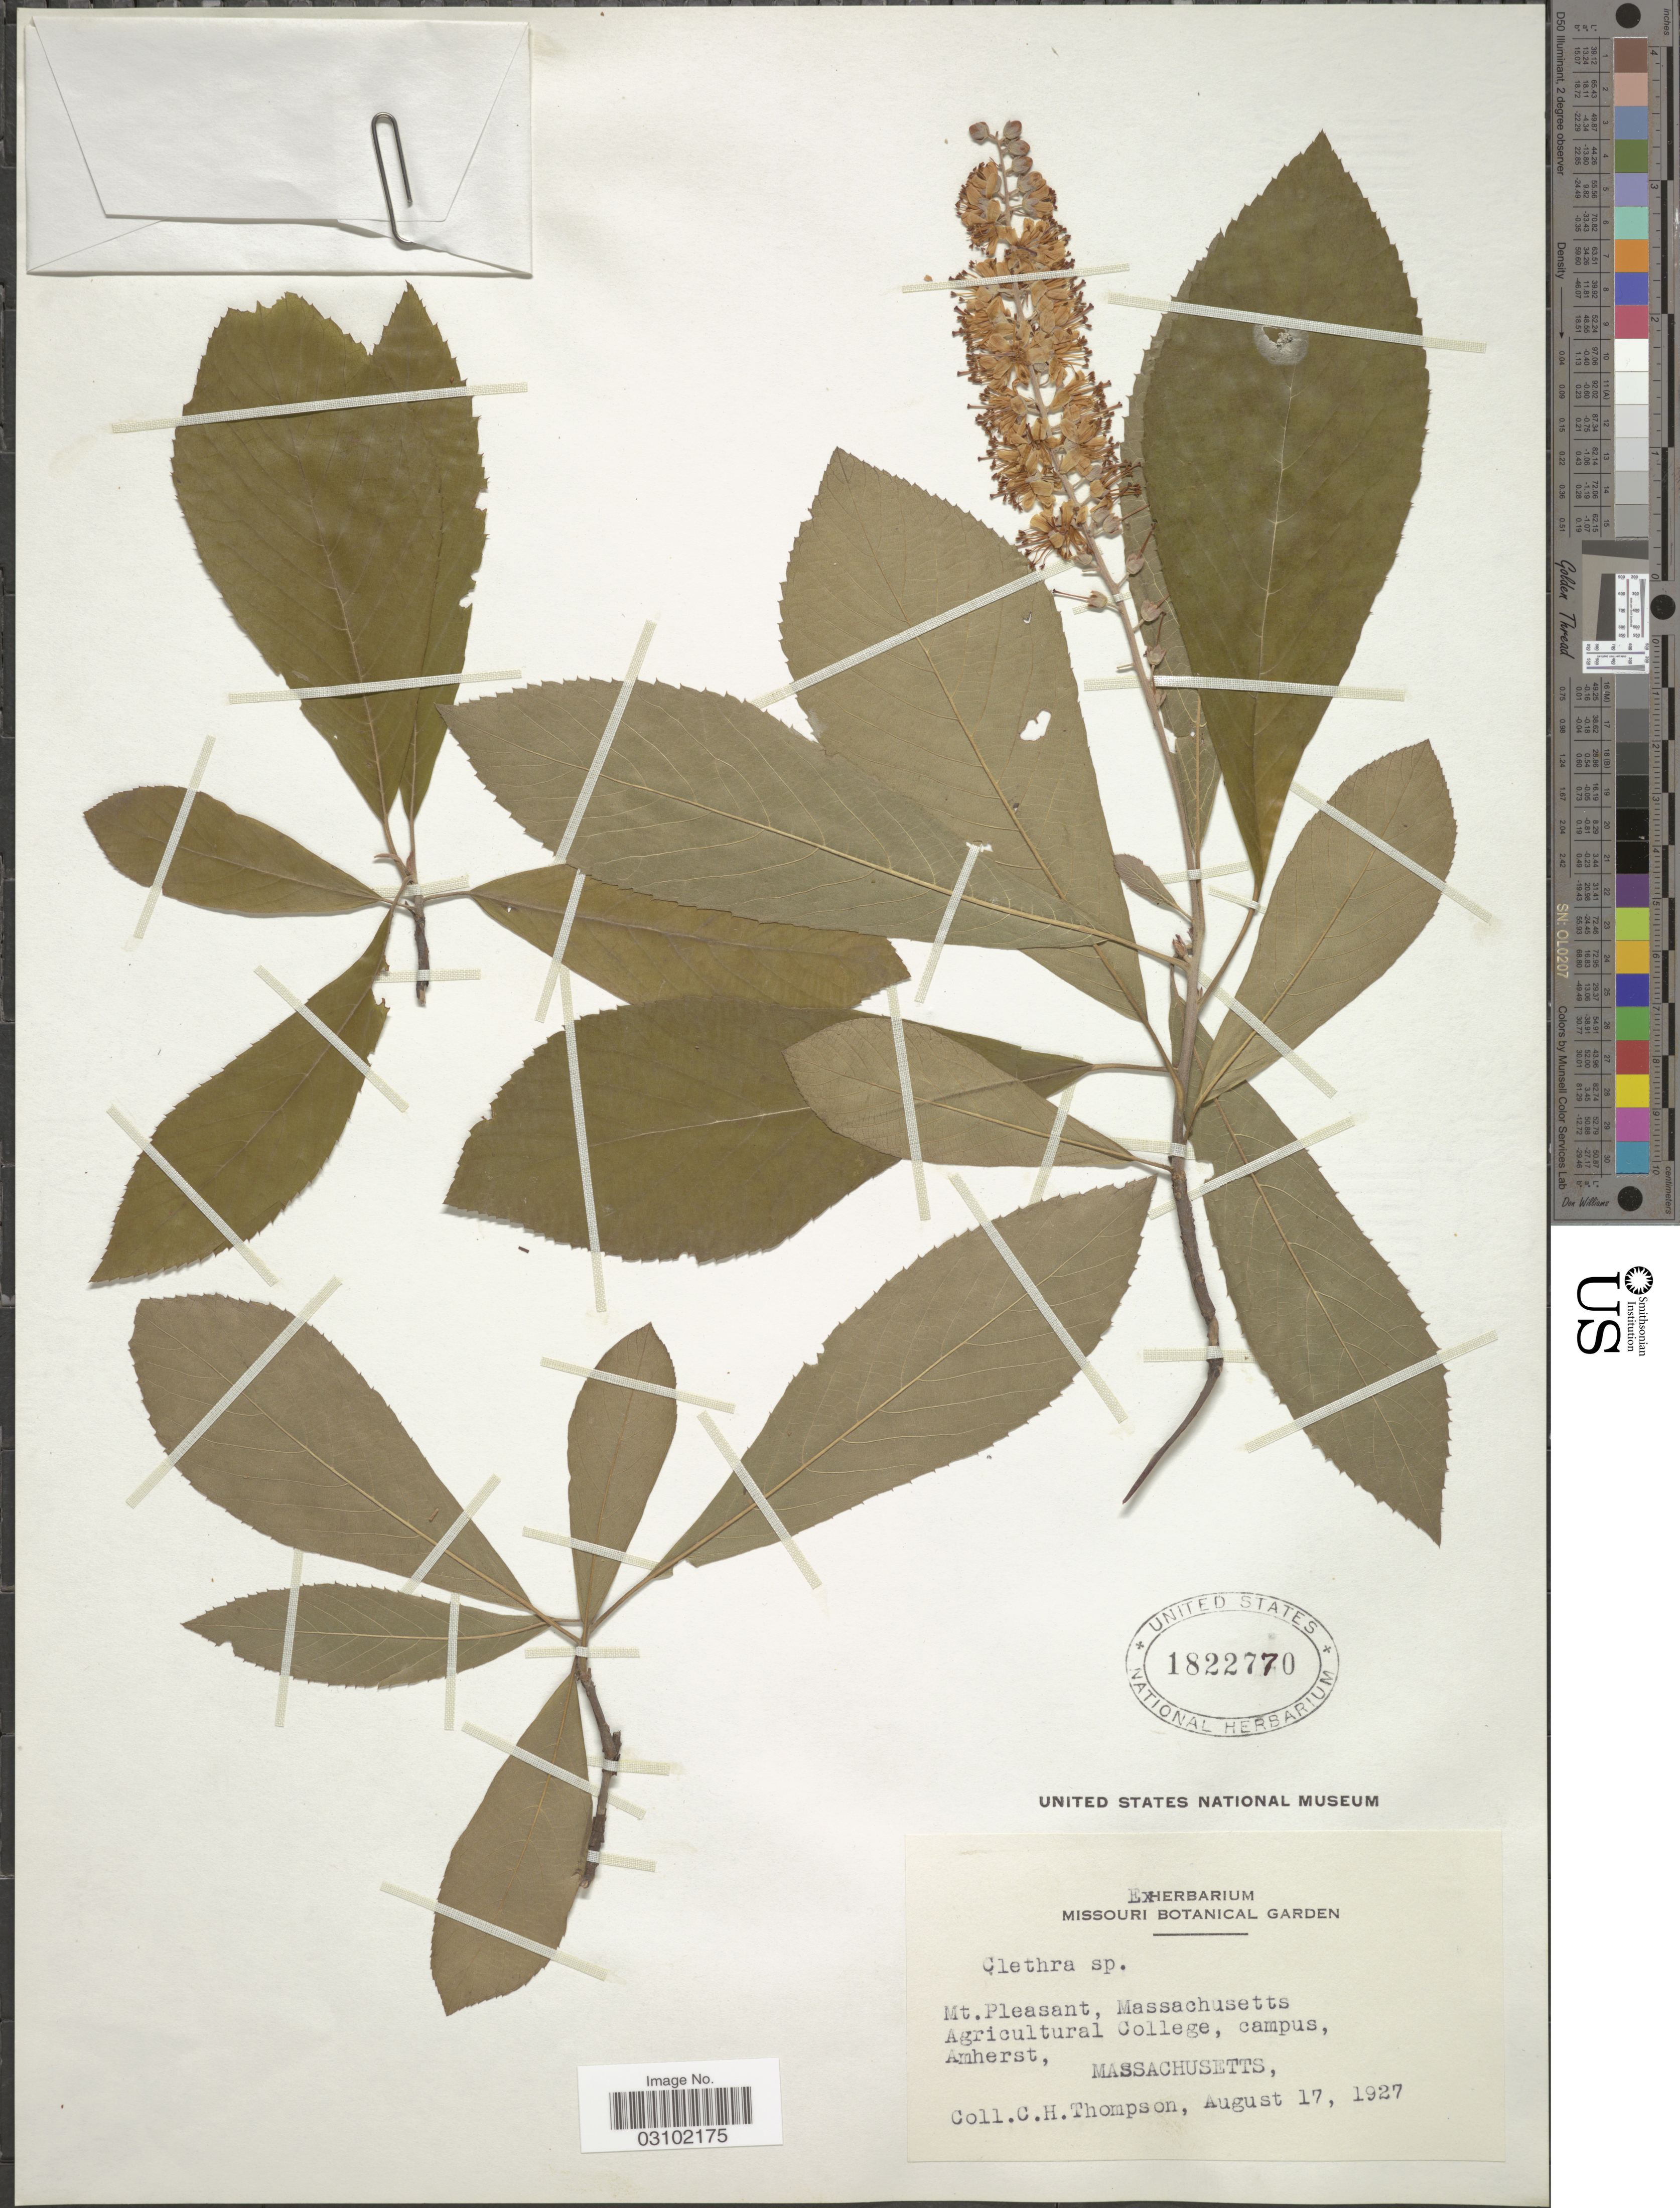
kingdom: Plantae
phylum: Tracheophyta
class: Magnoliopsida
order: Ericales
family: Clethraceae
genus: Clethra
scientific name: Clethra sp.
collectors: C. H. Thompson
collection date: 1927-08-17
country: United States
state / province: Massachusetts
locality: Mt. Pleasant, Massachusetts Agricultural College, campus, Amherst.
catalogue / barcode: US 1822770